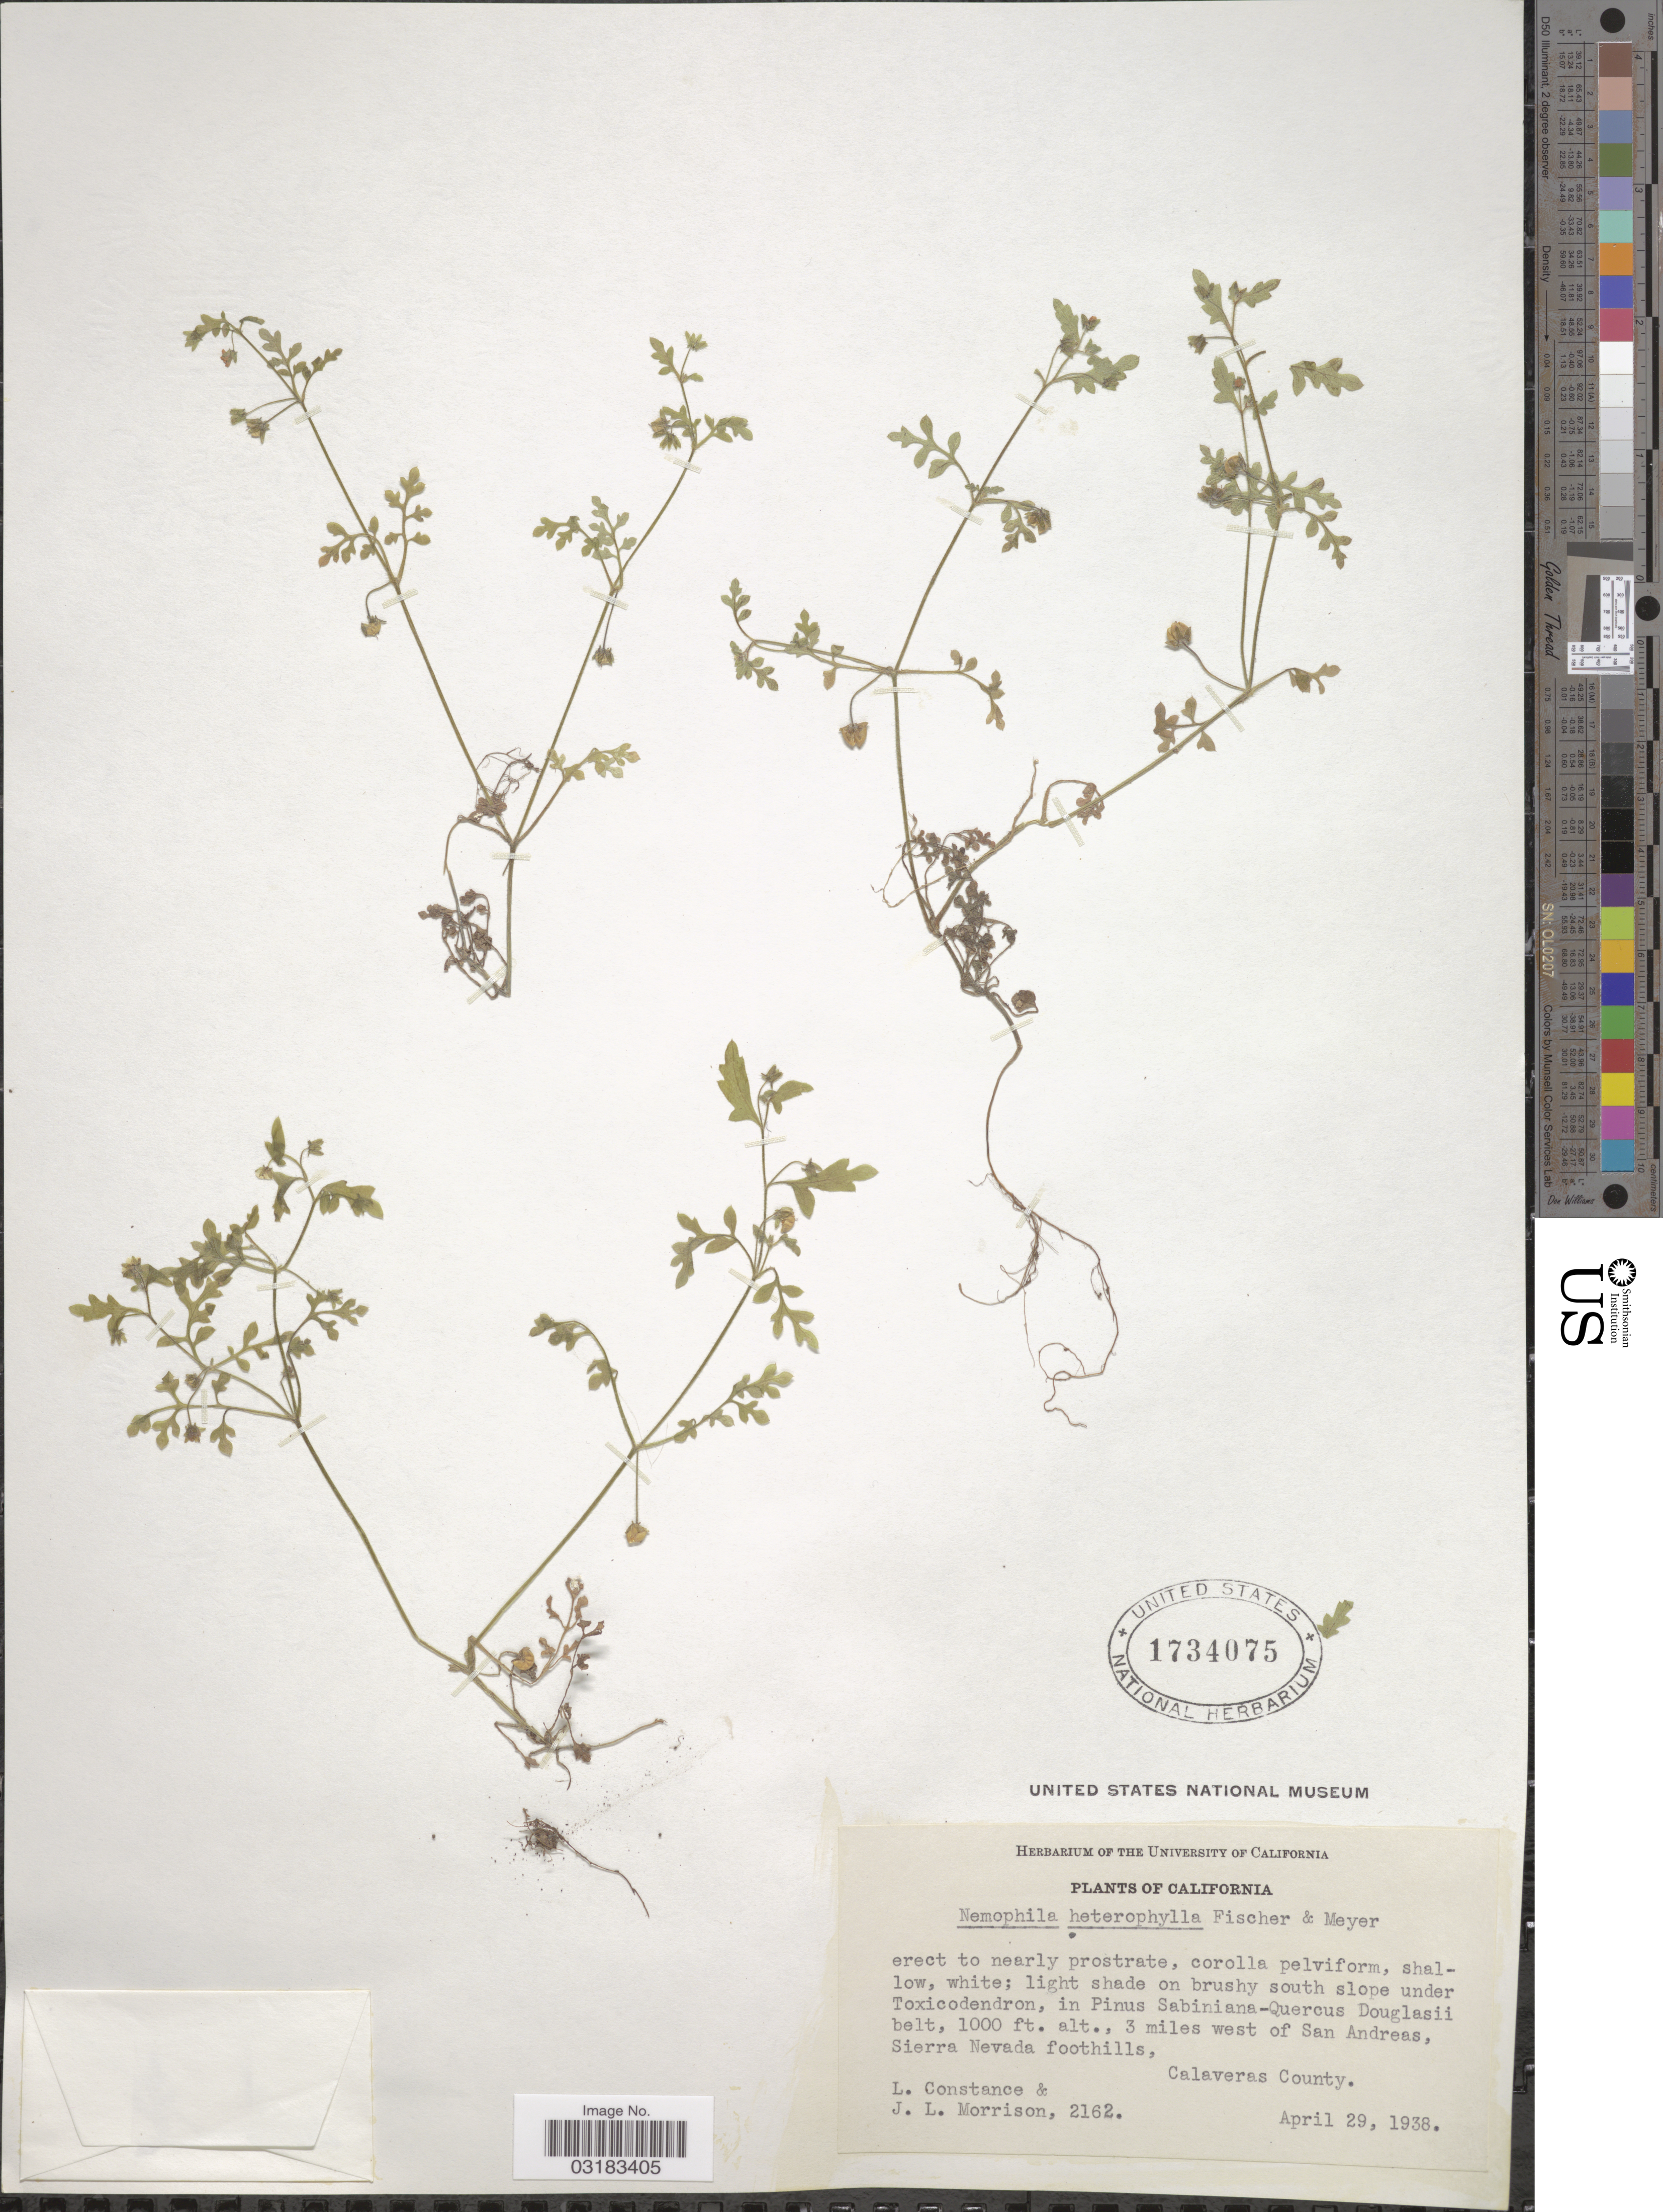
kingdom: Plantae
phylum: Tracheophyta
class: Magnoliopsida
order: Boraginales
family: Hydrophyllaceae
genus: Nemophila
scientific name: Nemophila heterophylla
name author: Fisch. & C.A. Mey.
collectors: L. Constance & J. Morrison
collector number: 2162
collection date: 1938-04-29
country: United States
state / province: California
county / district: Calaveras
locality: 3 miles west of San Andreas, Sierra Nevada foothills, Calaveras County.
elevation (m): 305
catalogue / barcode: US 1734075